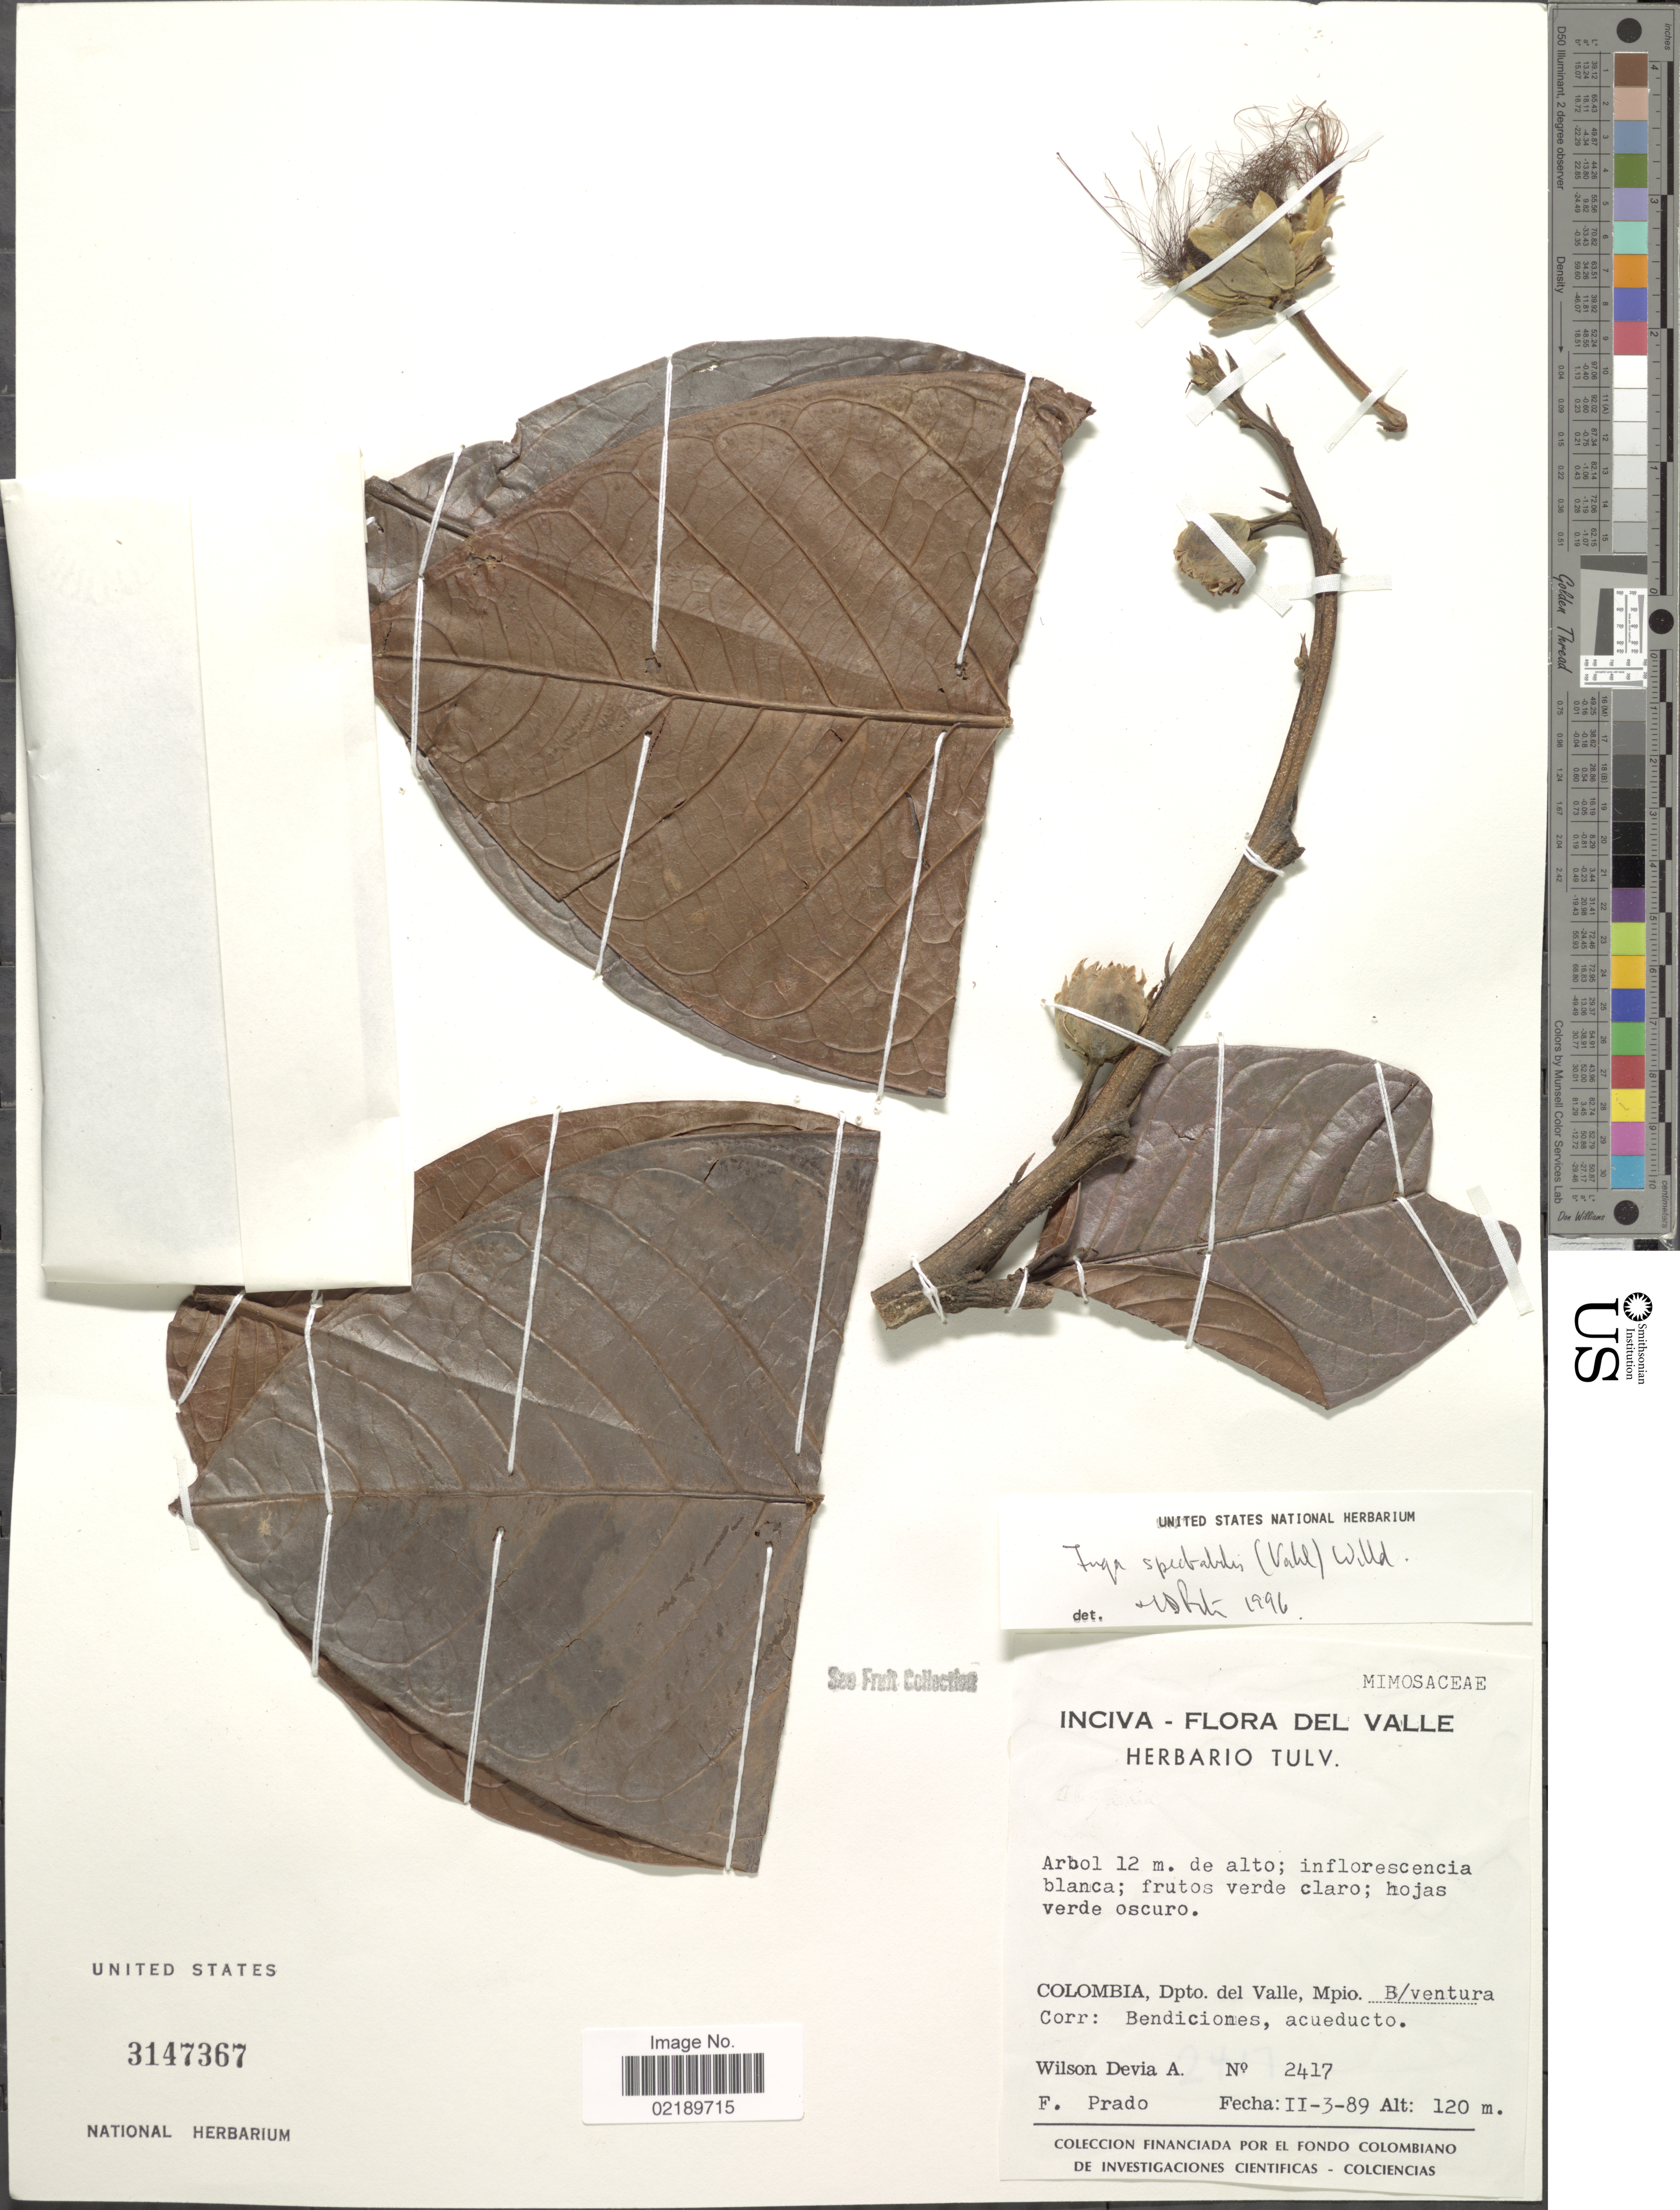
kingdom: Plantae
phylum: Tracheophyta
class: Magnoliopsida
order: Fabales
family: Fabaceae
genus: Inga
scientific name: Inga spectabilis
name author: (Vahl) Willd.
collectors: W. Devia A. & F. Prado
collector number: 2417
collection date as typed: Transcribed d/m/y: 3/2/89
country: Colombia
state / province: Valle del Cauca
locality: Colombia, Dpto. del Valle, Mpio. B/ventura. Corr. Bendiciones, acueducto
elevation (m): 120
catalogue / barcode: US 3147367